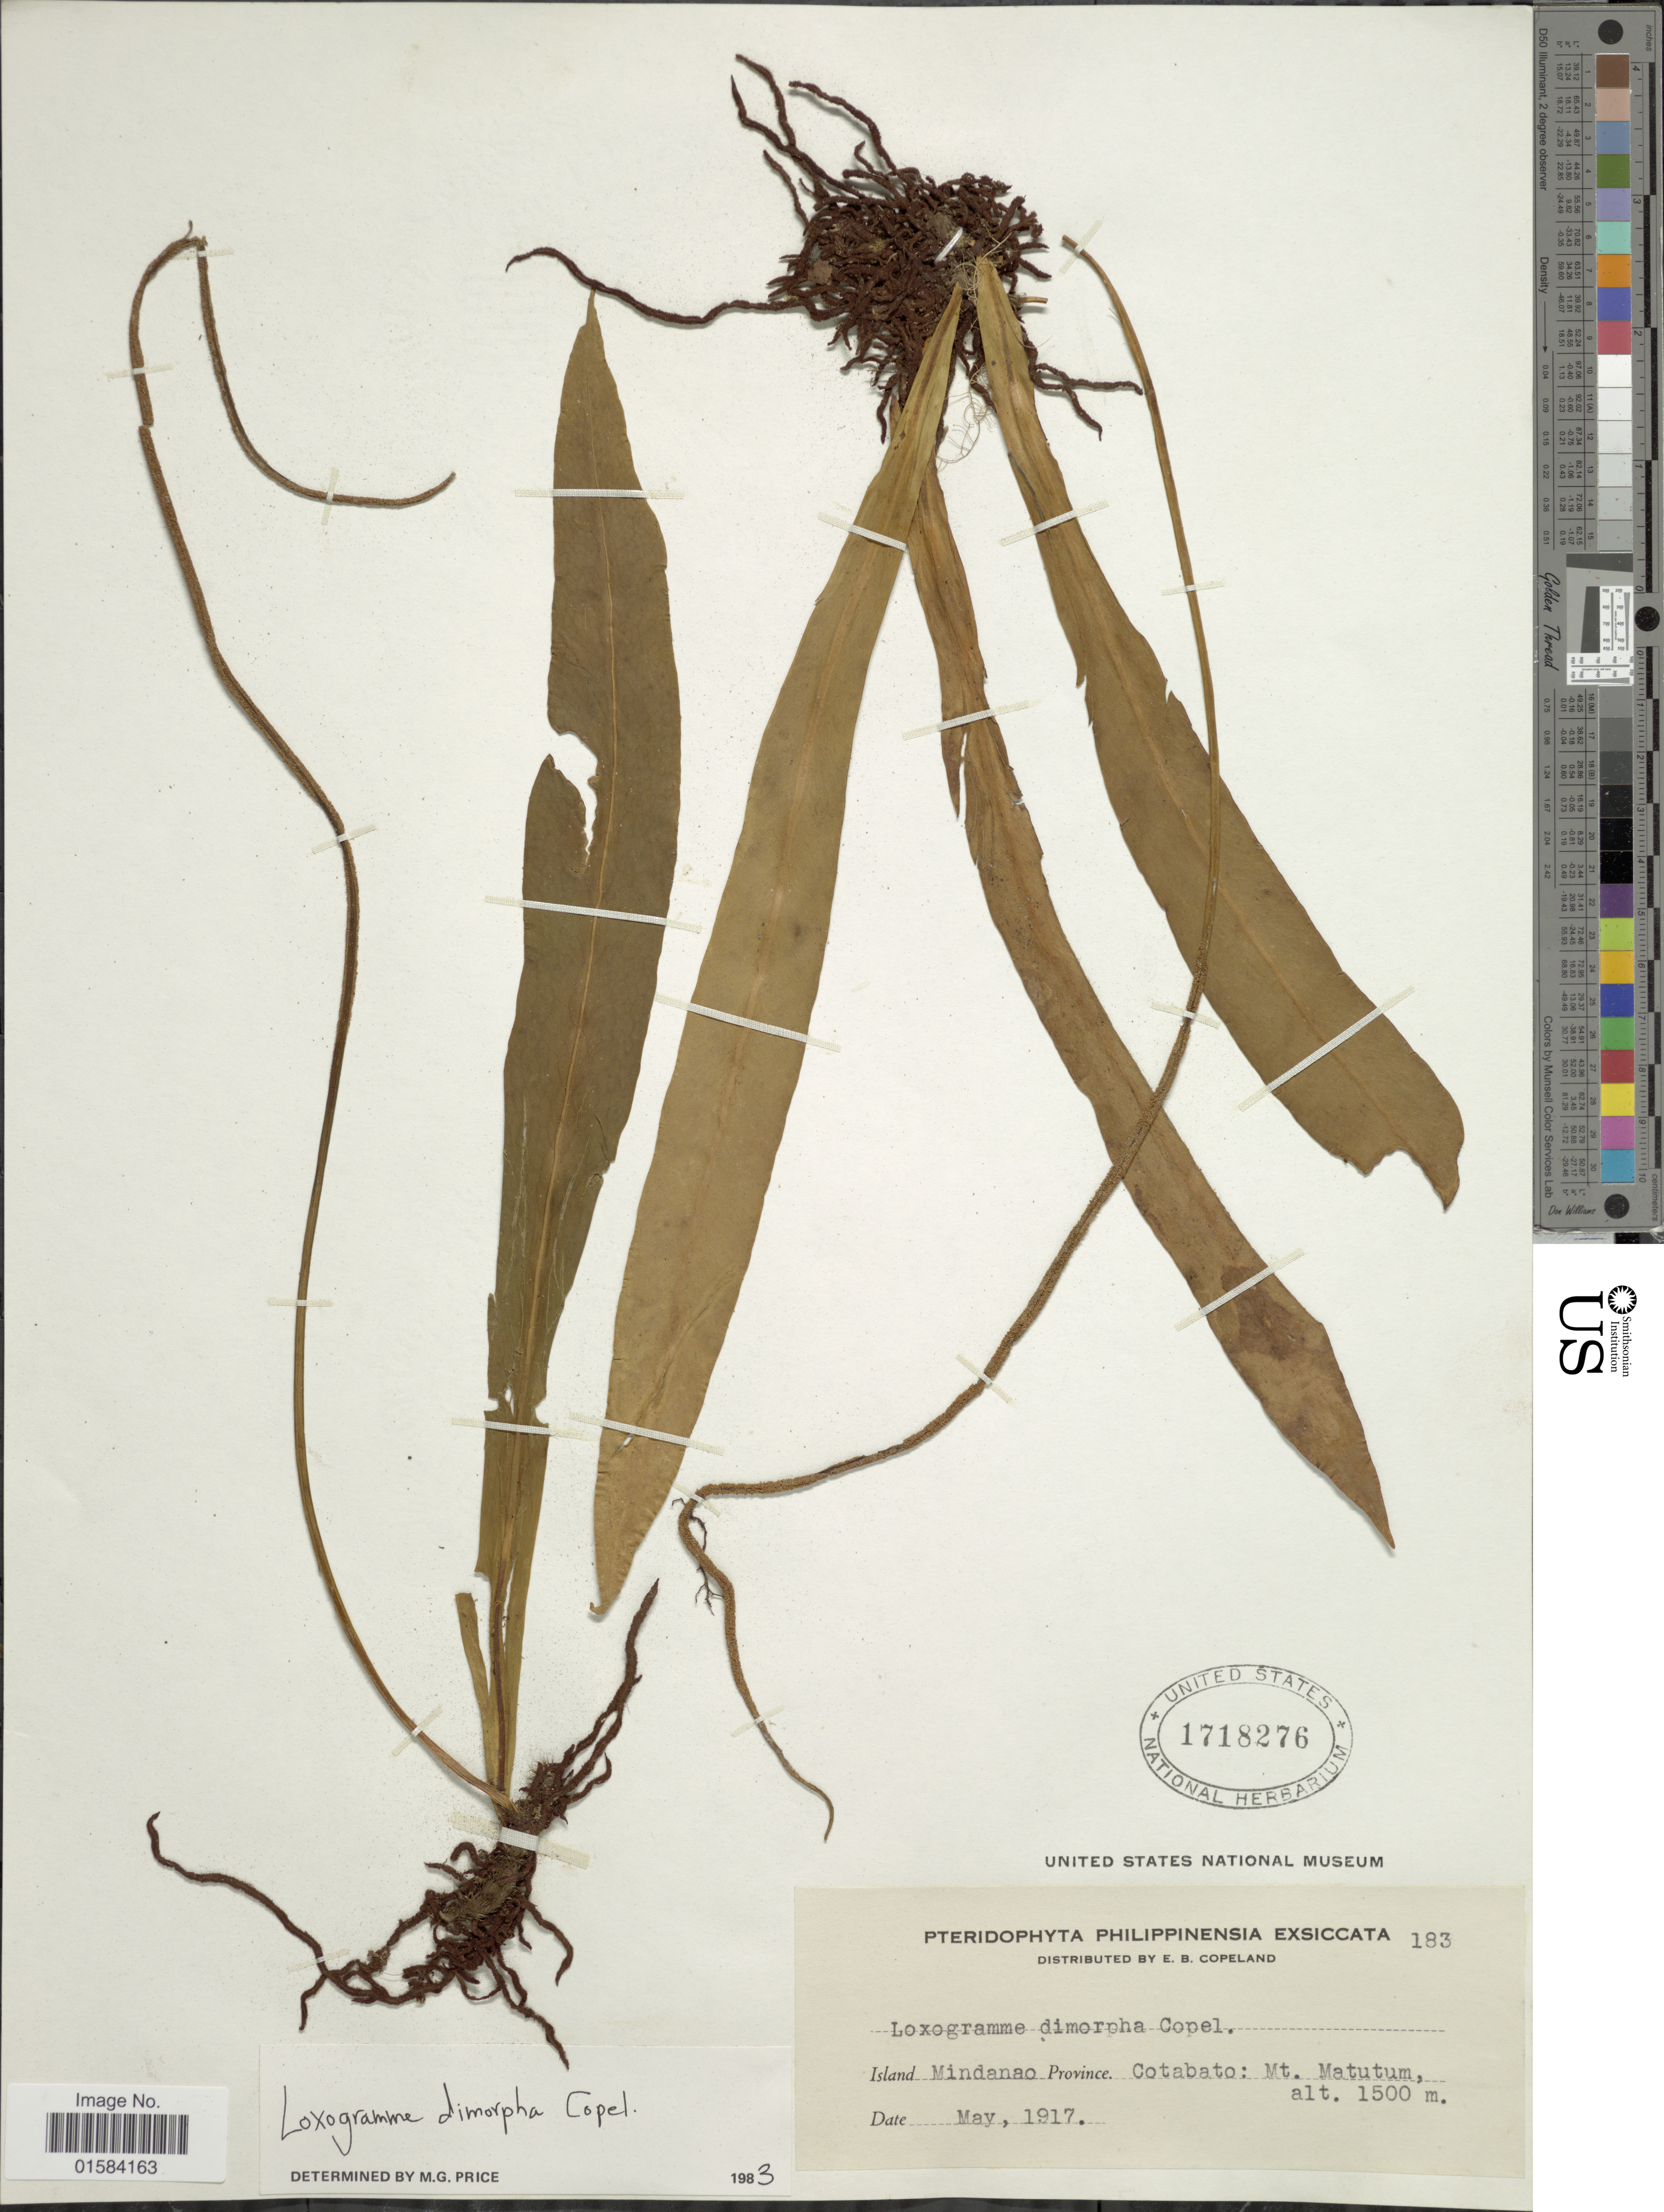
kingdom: Plantae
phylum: Tracheophyta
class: Polypodiopsida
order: Polypodiales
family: Polypodiaceae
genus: Loxogramme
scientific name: Loxogramme dimorpha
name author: Copel. in Elmer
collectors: E. B. Copeland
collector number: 183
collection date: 1917-05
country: Philippines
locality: Island Mindanao, province Cotabato: Mt Matutum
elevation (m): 1500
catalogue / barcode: US 1718276